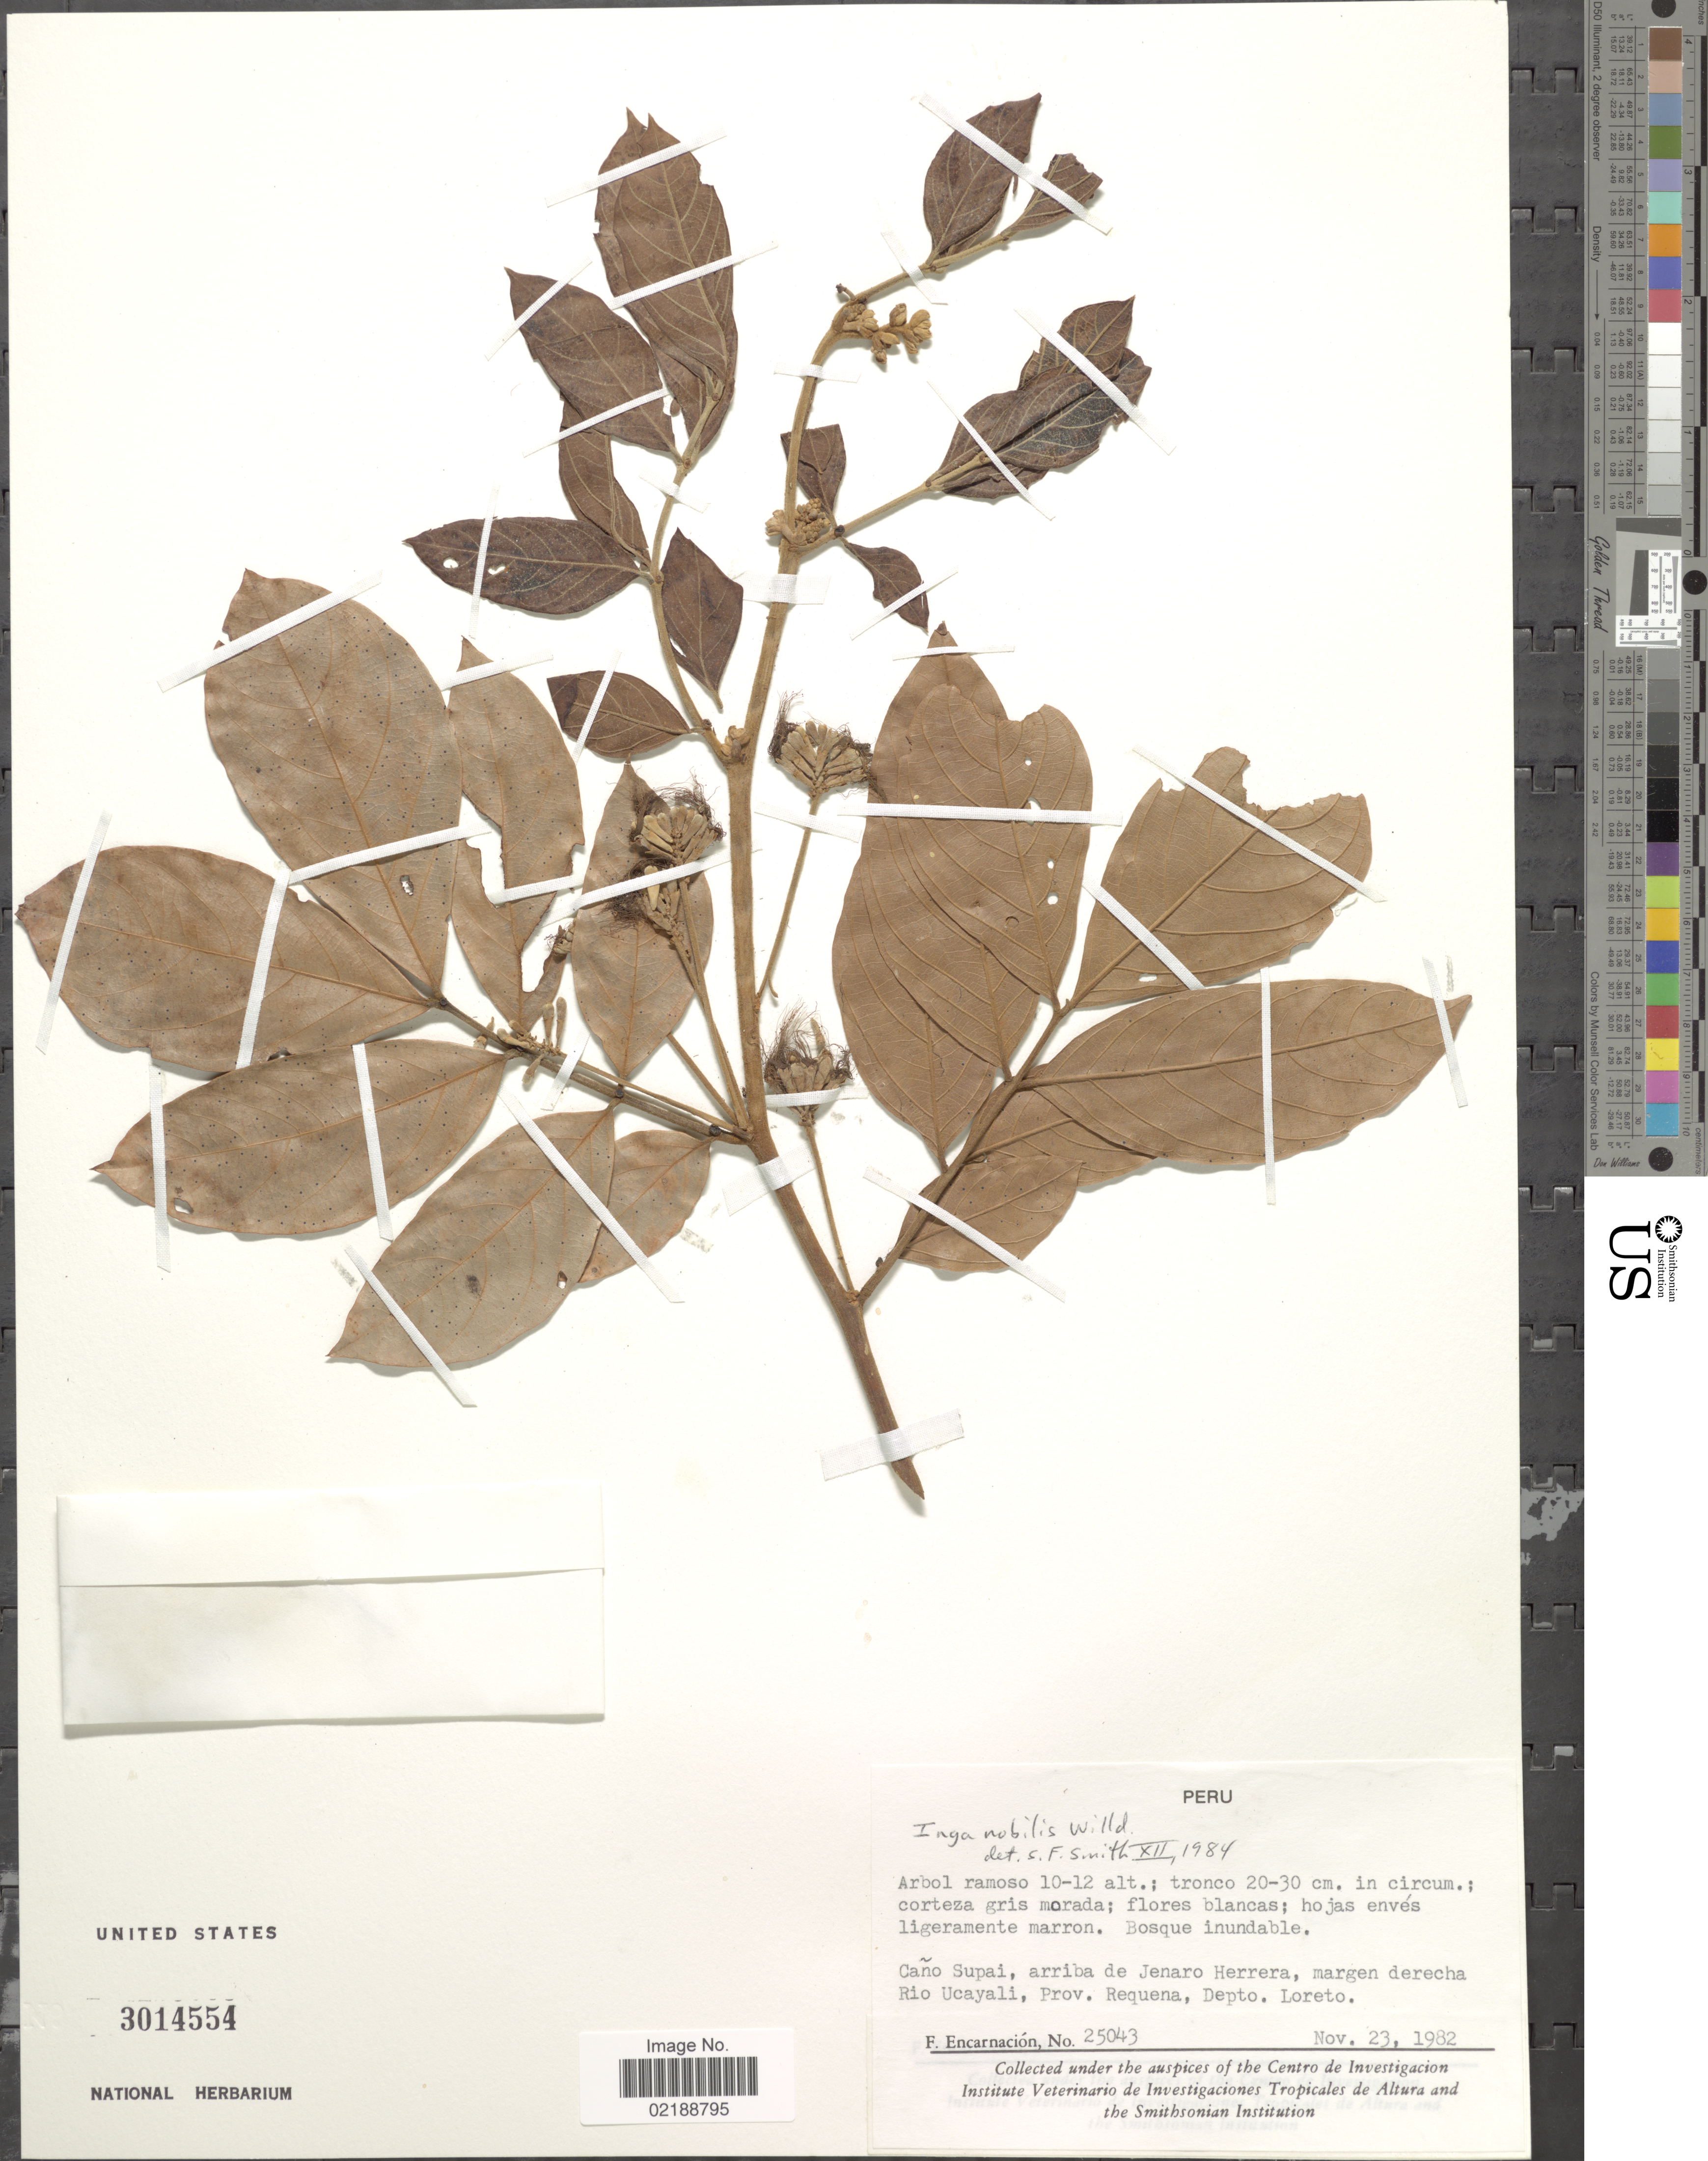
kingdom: Plantae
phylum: Tracheophyta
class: Magnoliopsida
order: Fabales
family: Fabaceae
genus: Inga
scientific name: Inga nobilis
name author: Willd.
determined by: Smith, Stephen F., (US), NMNH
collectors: F. Encarnación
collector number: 25043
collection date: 1982-11-23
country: Peru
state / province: Loreto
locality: Bosque inundable, Caño Supai, arriba de Jenaro herrera, margen derecha Rio Ucayali, Prov. Requena, Depto Loreto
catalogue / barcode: US 3014554